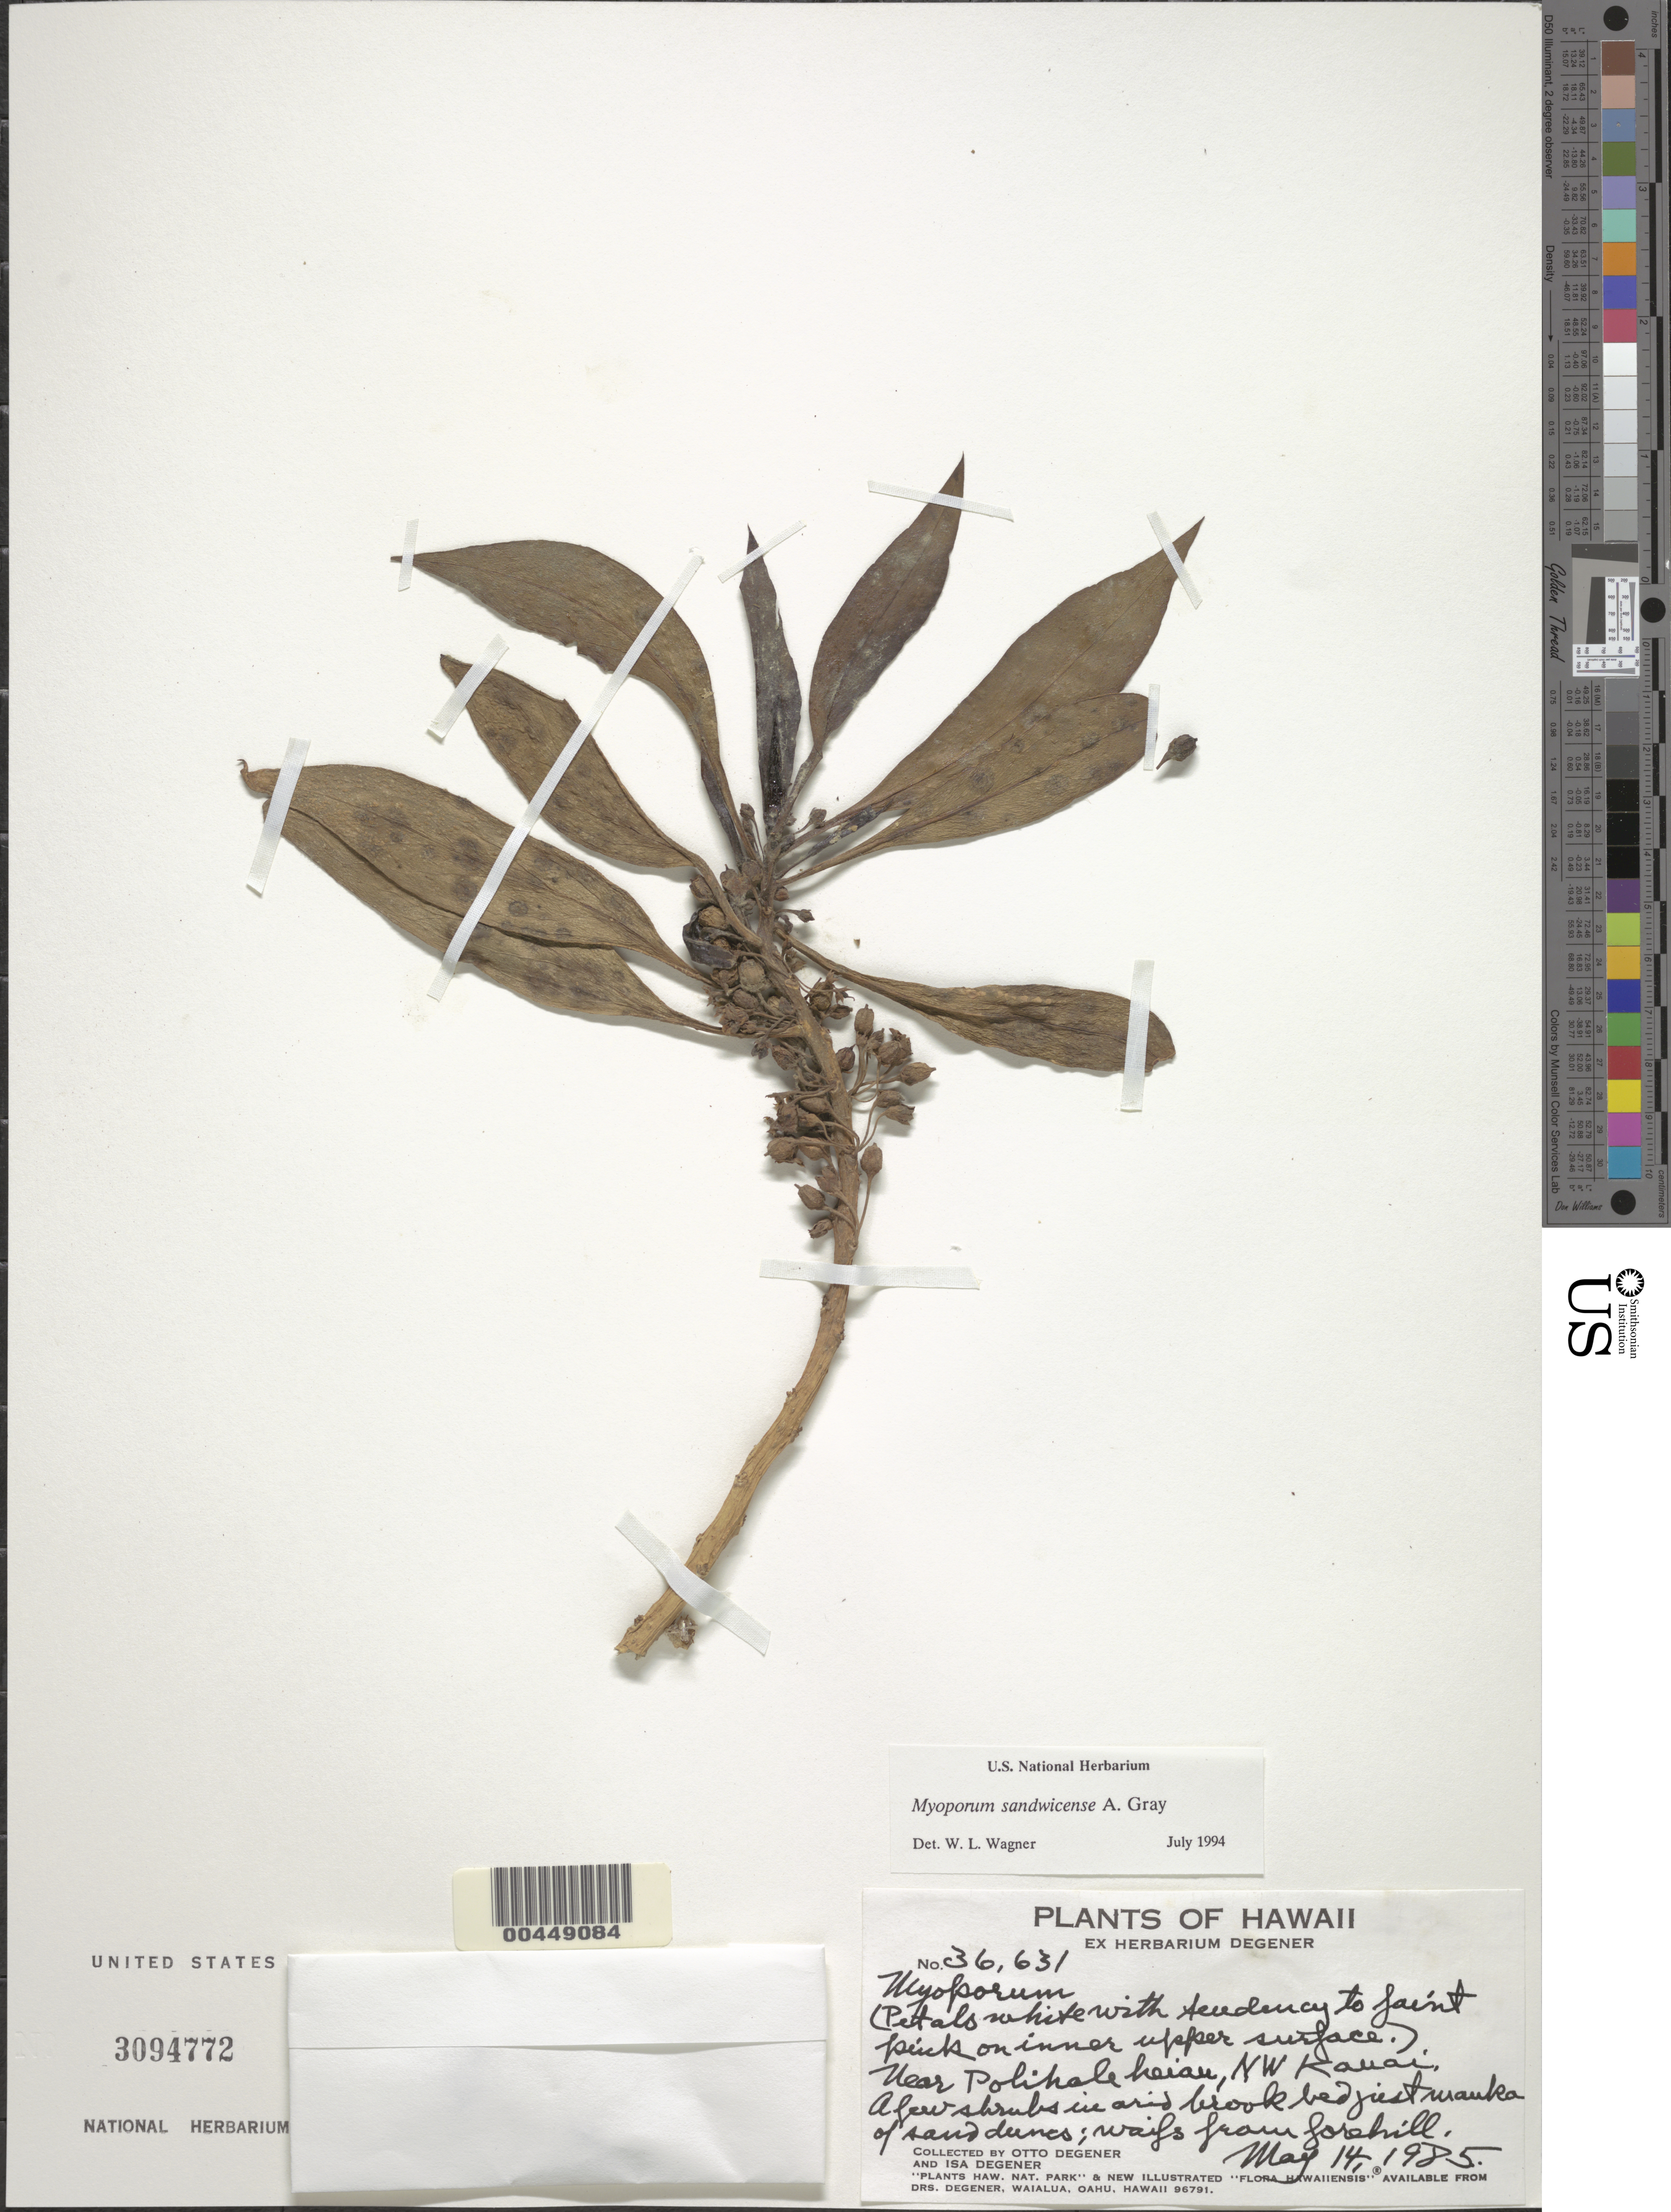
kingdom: Plantae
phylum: Tracheophyta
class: Magnoliopsida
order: Lamiales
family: Scrophulariaceae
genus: Myoporum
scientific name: Myoporum sandwicense subsp. sandwicense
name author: A. Gray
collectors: O. Degener & I. Degener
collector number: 36631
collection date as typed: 14 May 1985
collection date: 1985-05-14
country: United States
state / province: Hawaii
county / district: Kauai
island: Kaua'i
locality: NW Kauai, near Polihale heiau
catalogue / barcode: US 3094772